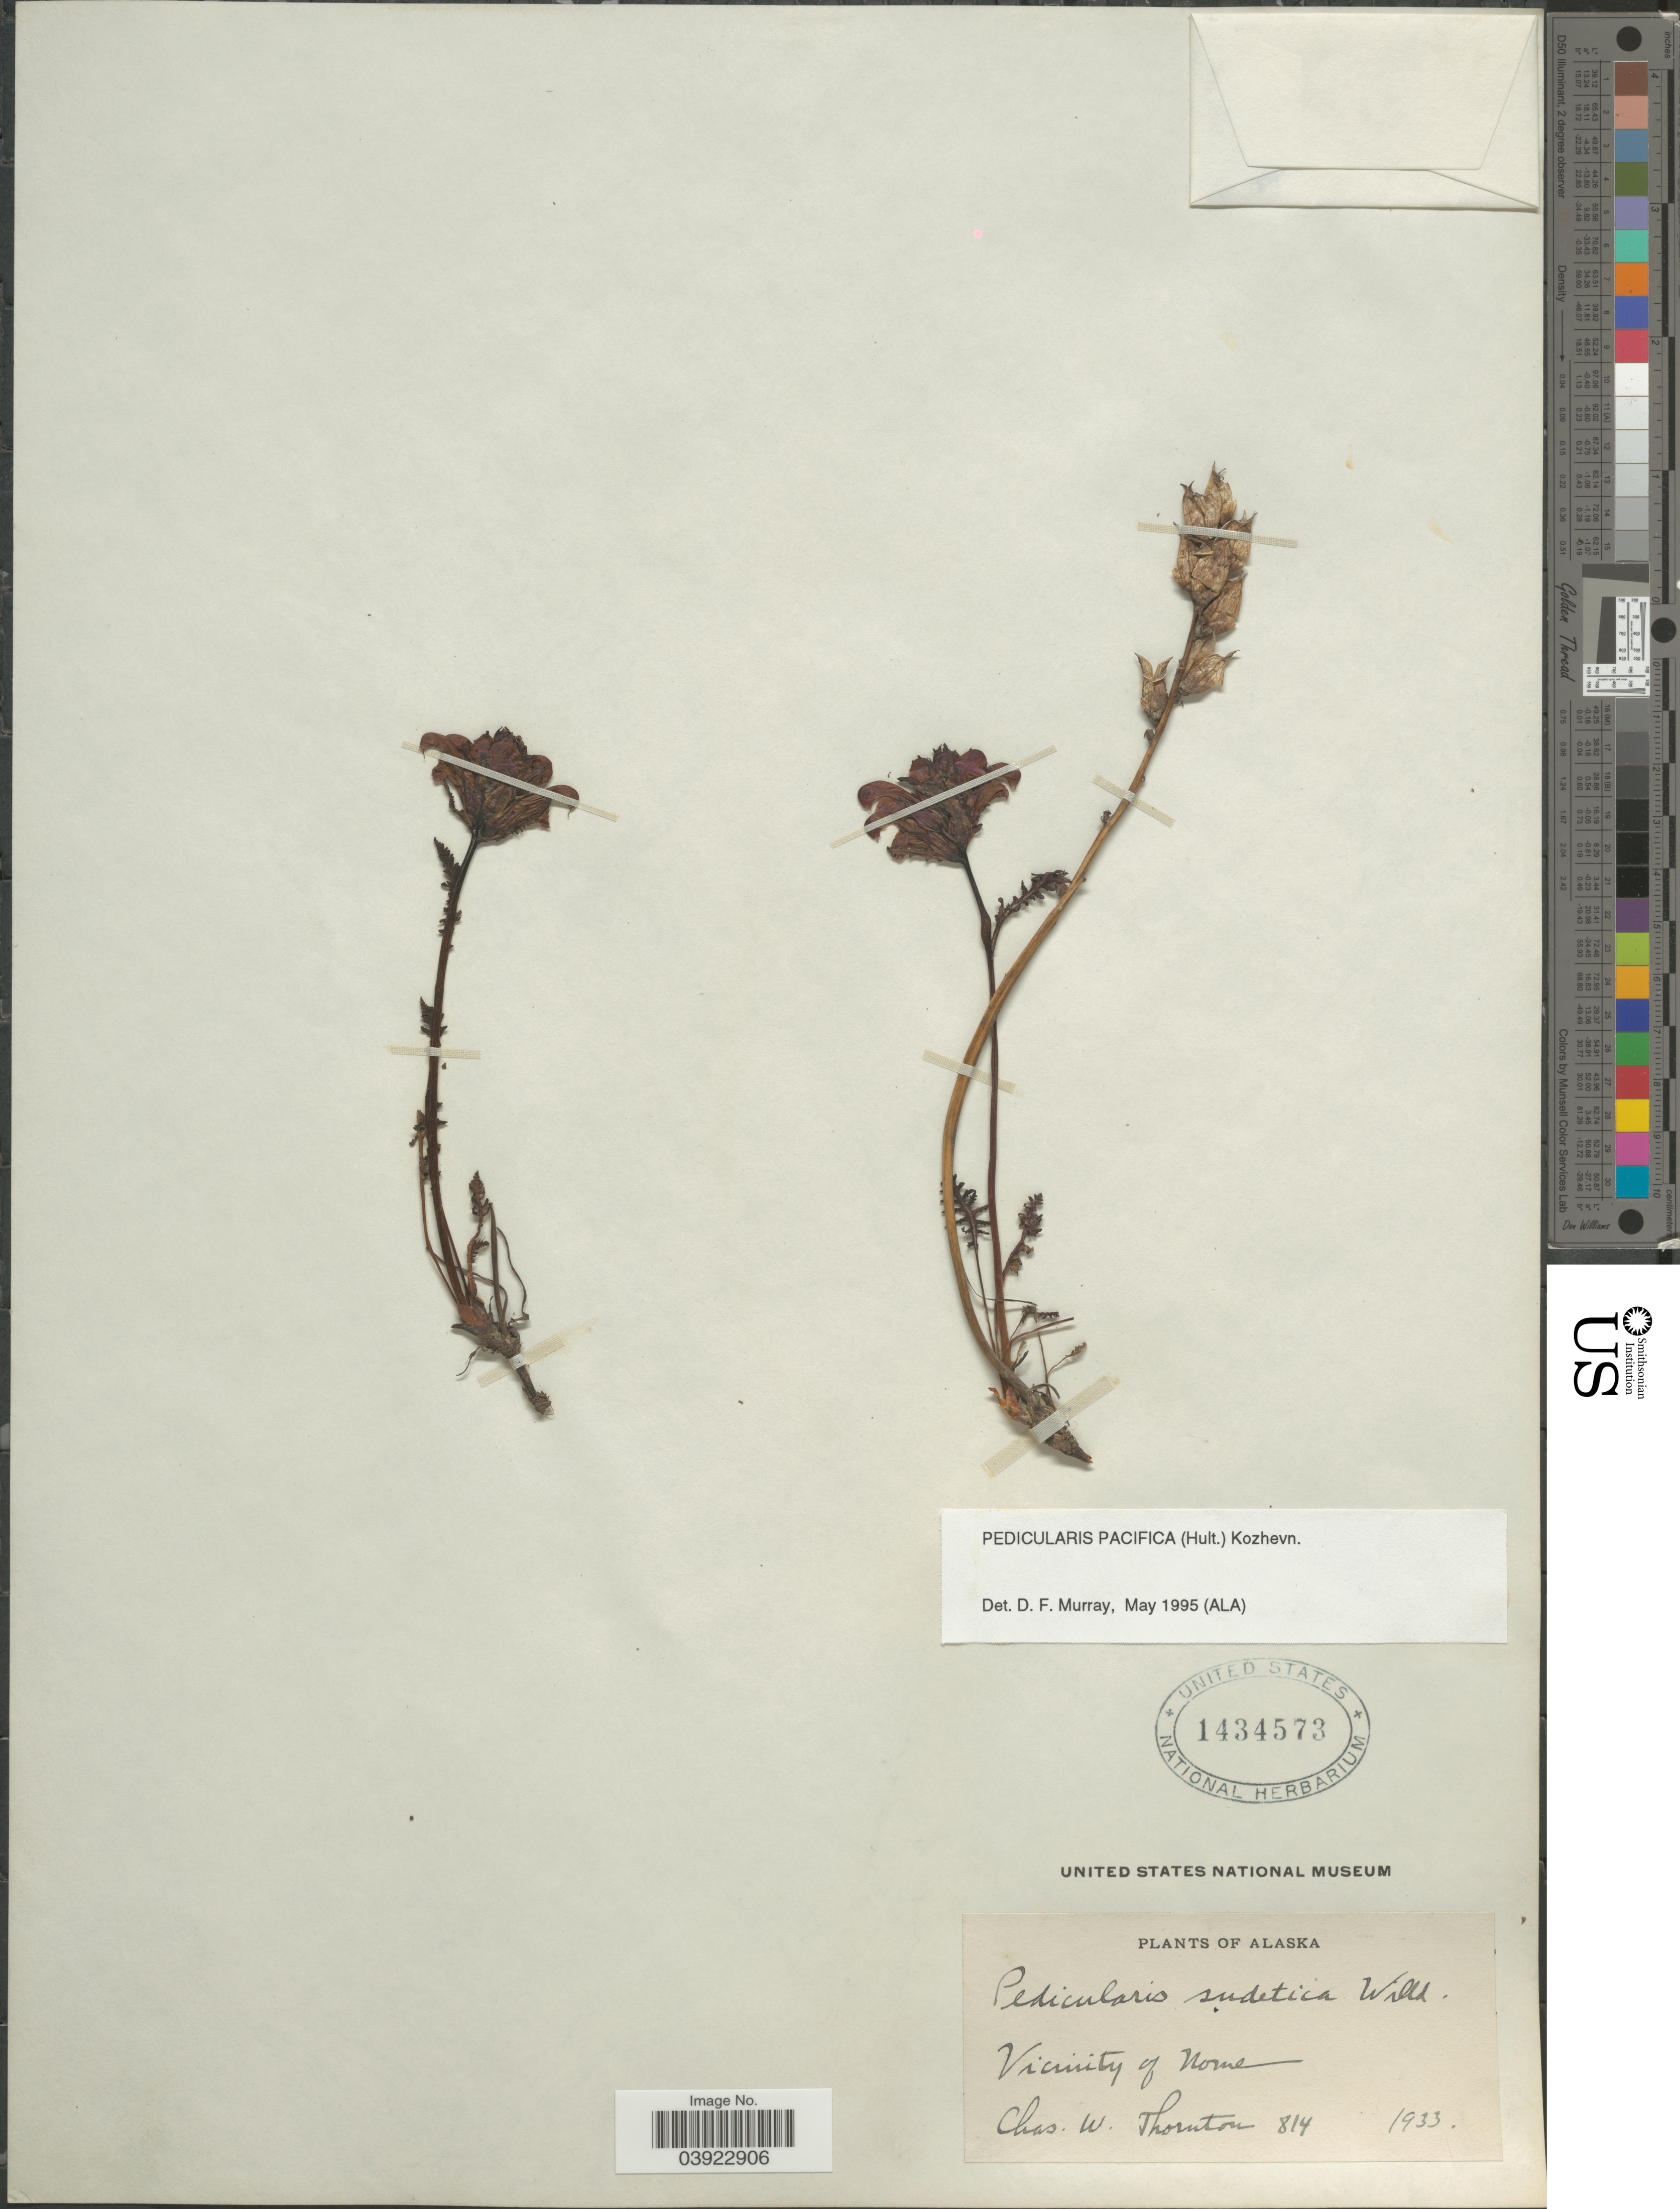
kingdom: Plantae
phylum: Tracheophyta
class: Magnoliopsida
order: Lamiales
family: Orobanchaceae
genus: Pedicularis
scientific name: Pedicularis pacifica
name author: (Hultén) Kozhevn.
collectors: C. Thornton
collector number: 814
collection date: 1933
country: United States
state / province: Alaska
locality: Vicinity of Nome.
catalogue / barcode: US 1434573